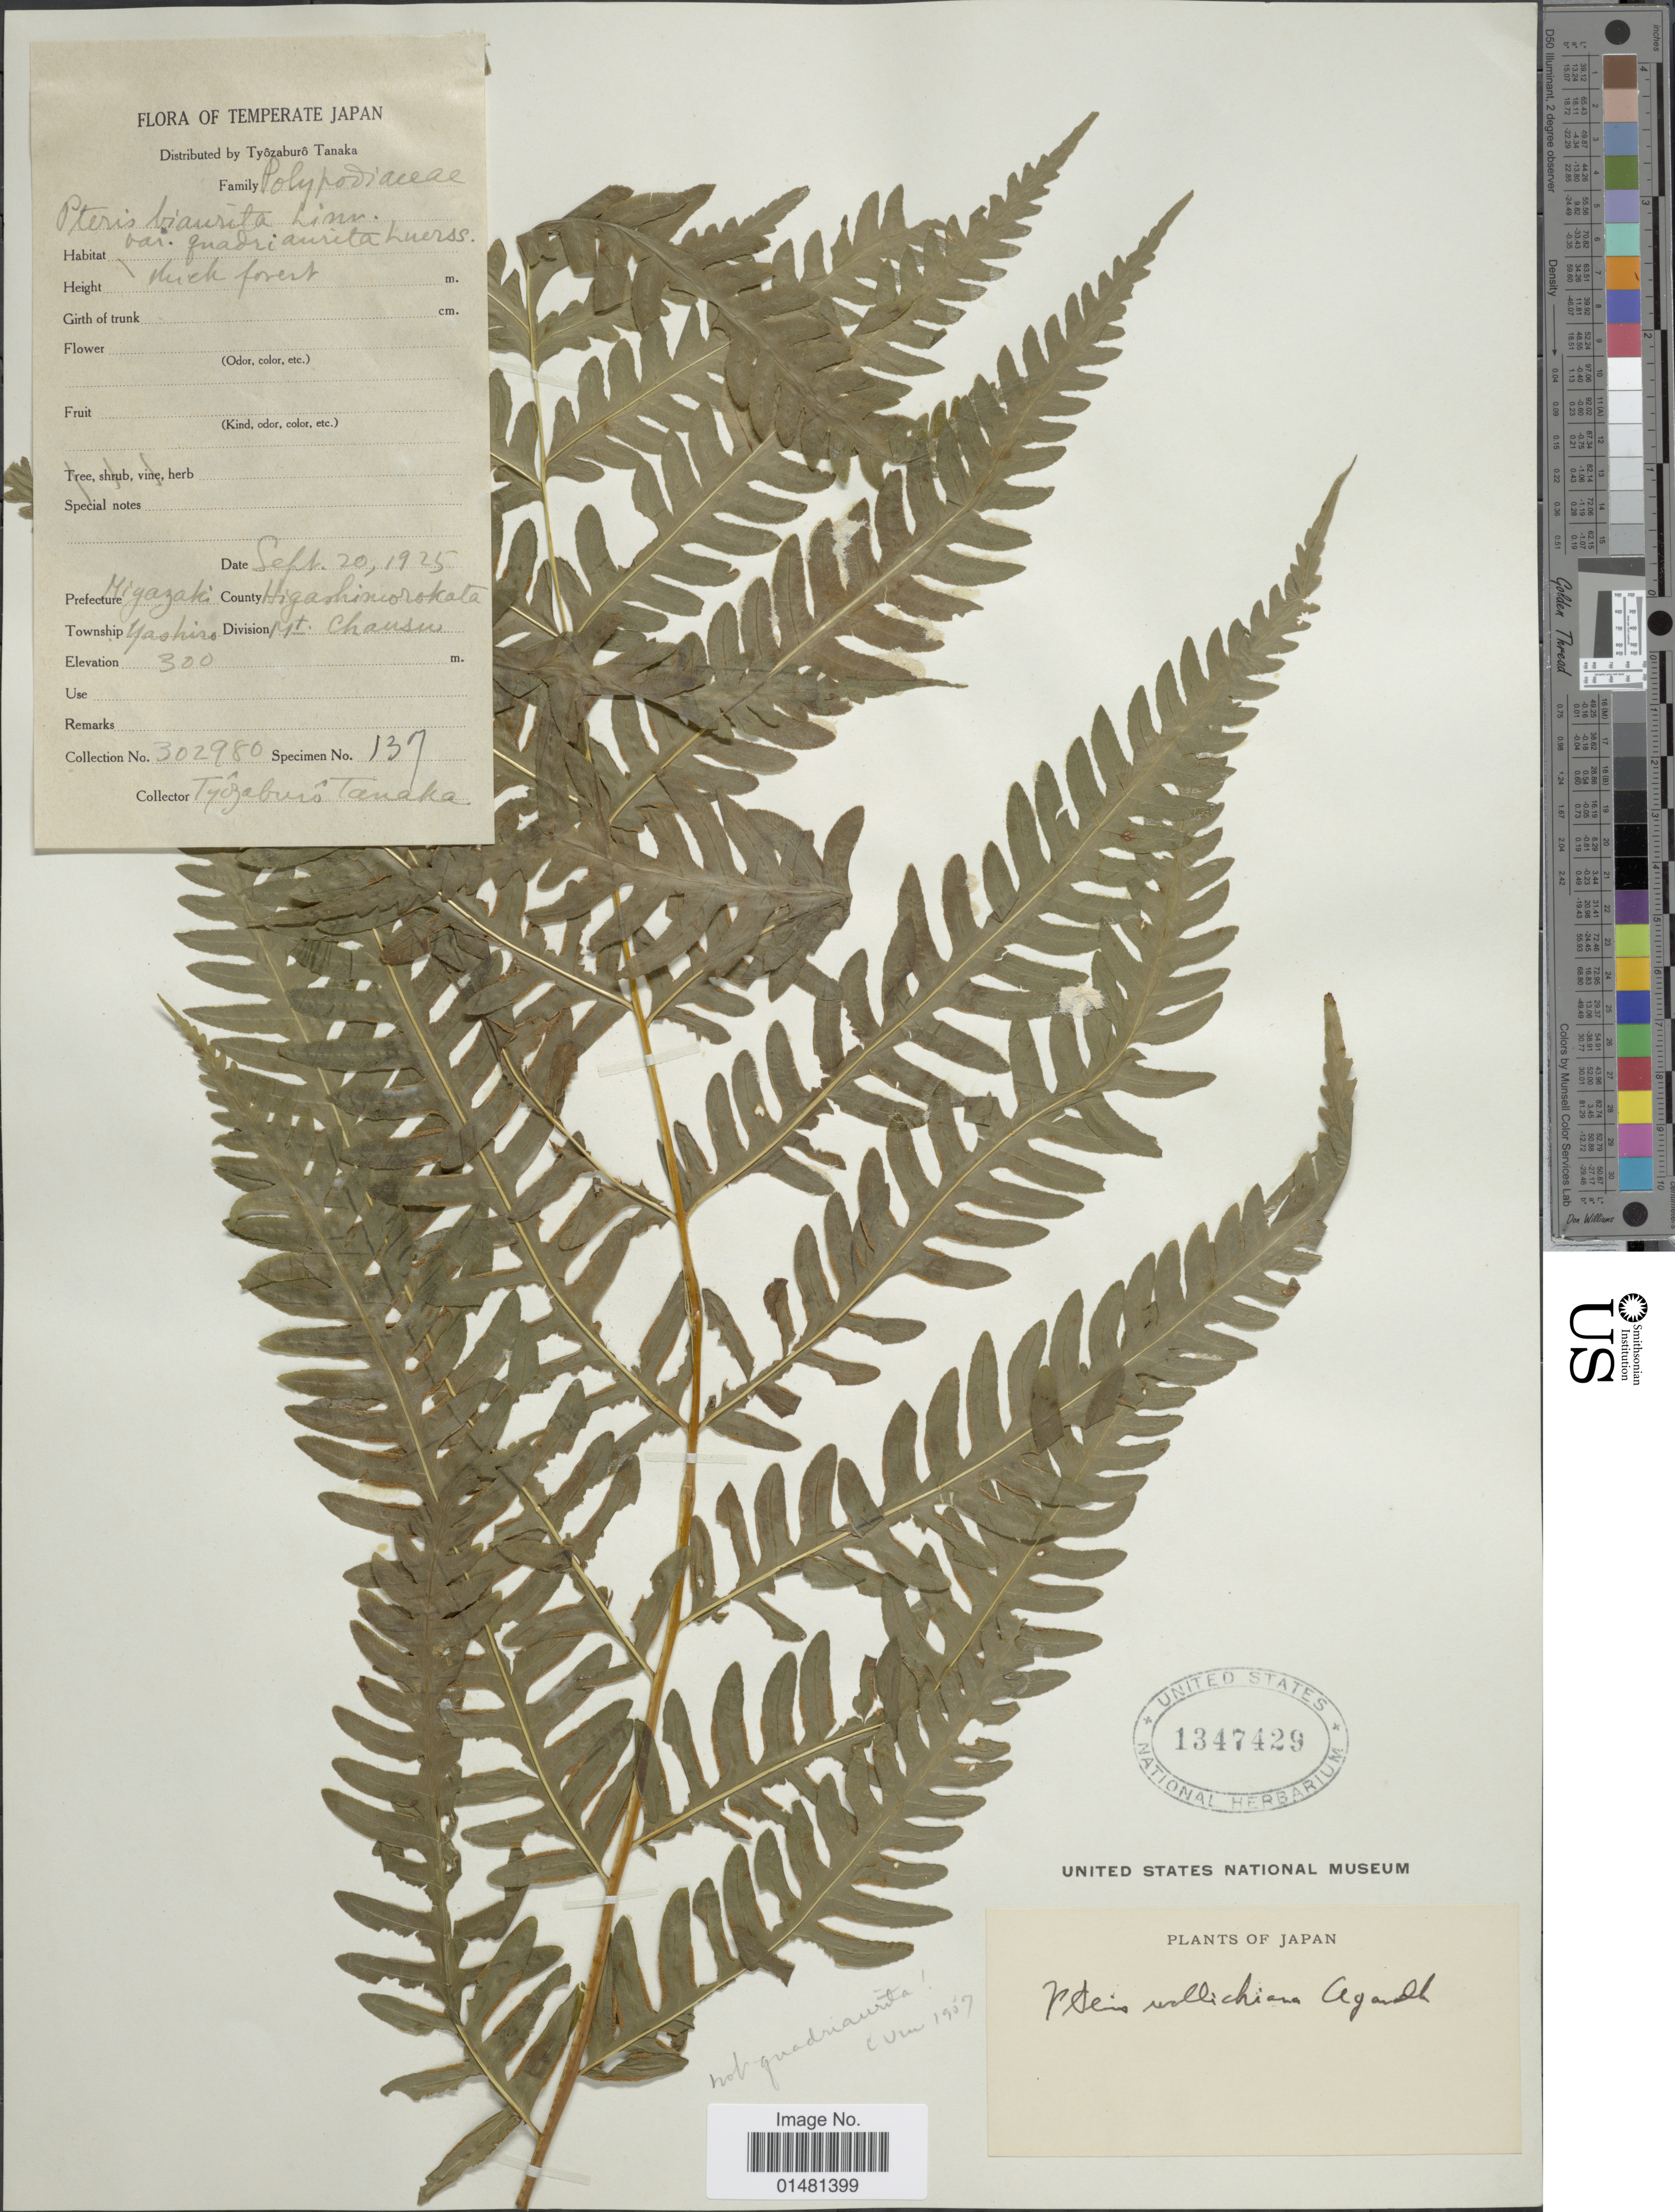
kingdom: Plantae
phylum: Tracheophyta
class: Polypodiopsida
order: Polypodiales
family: Pteridaceae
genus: Pteris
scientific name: Pteris wallichiana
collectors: T. Tanaka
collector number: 302980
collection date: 1925-09-20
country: Japan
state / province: Miyazaki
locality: Prefecture Miyazaki, County Higashimorokata, Township Yashiro, Division Mt Chansu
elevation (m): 300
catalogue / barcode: US 1347429